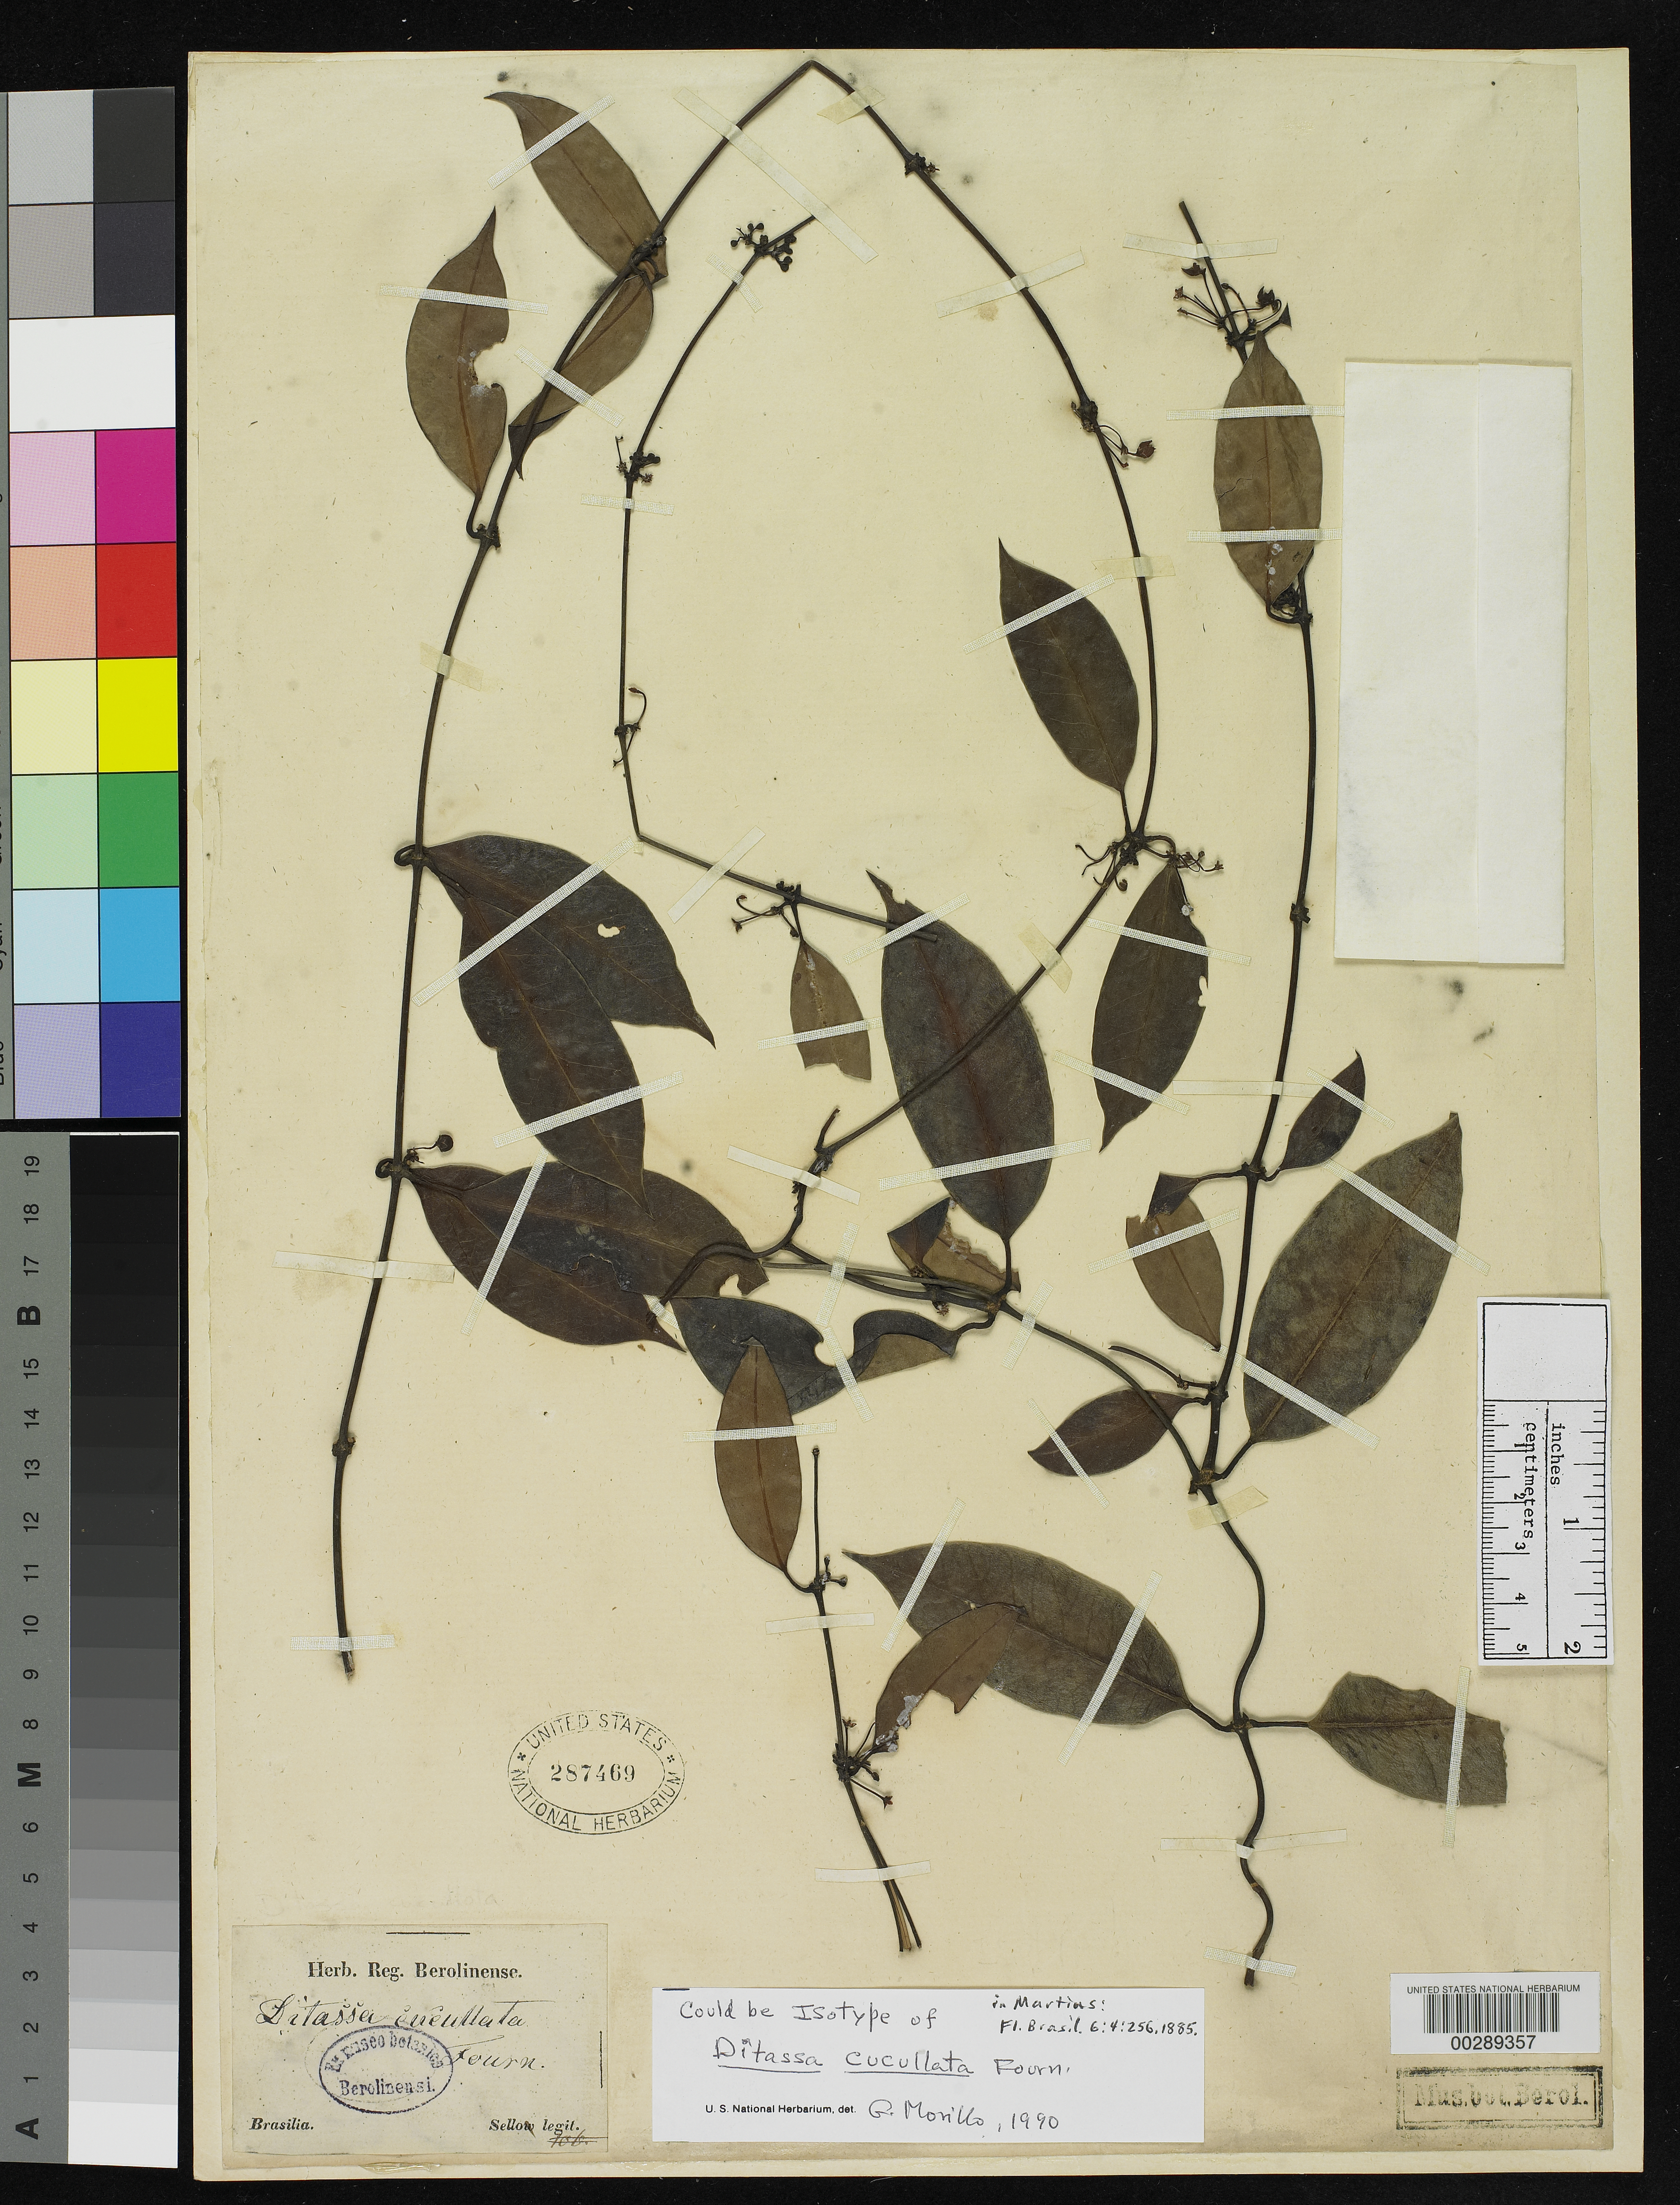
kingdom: Plantae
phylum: Tracheophyta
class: Magnoliopsida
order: Gentianales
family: Apocynaceae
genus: Ditassa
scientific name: Ditassa cucullata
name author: E. Fourn. in Mart.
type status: Isotype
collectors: F. Sellow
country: Brazil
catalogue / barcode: US 287469